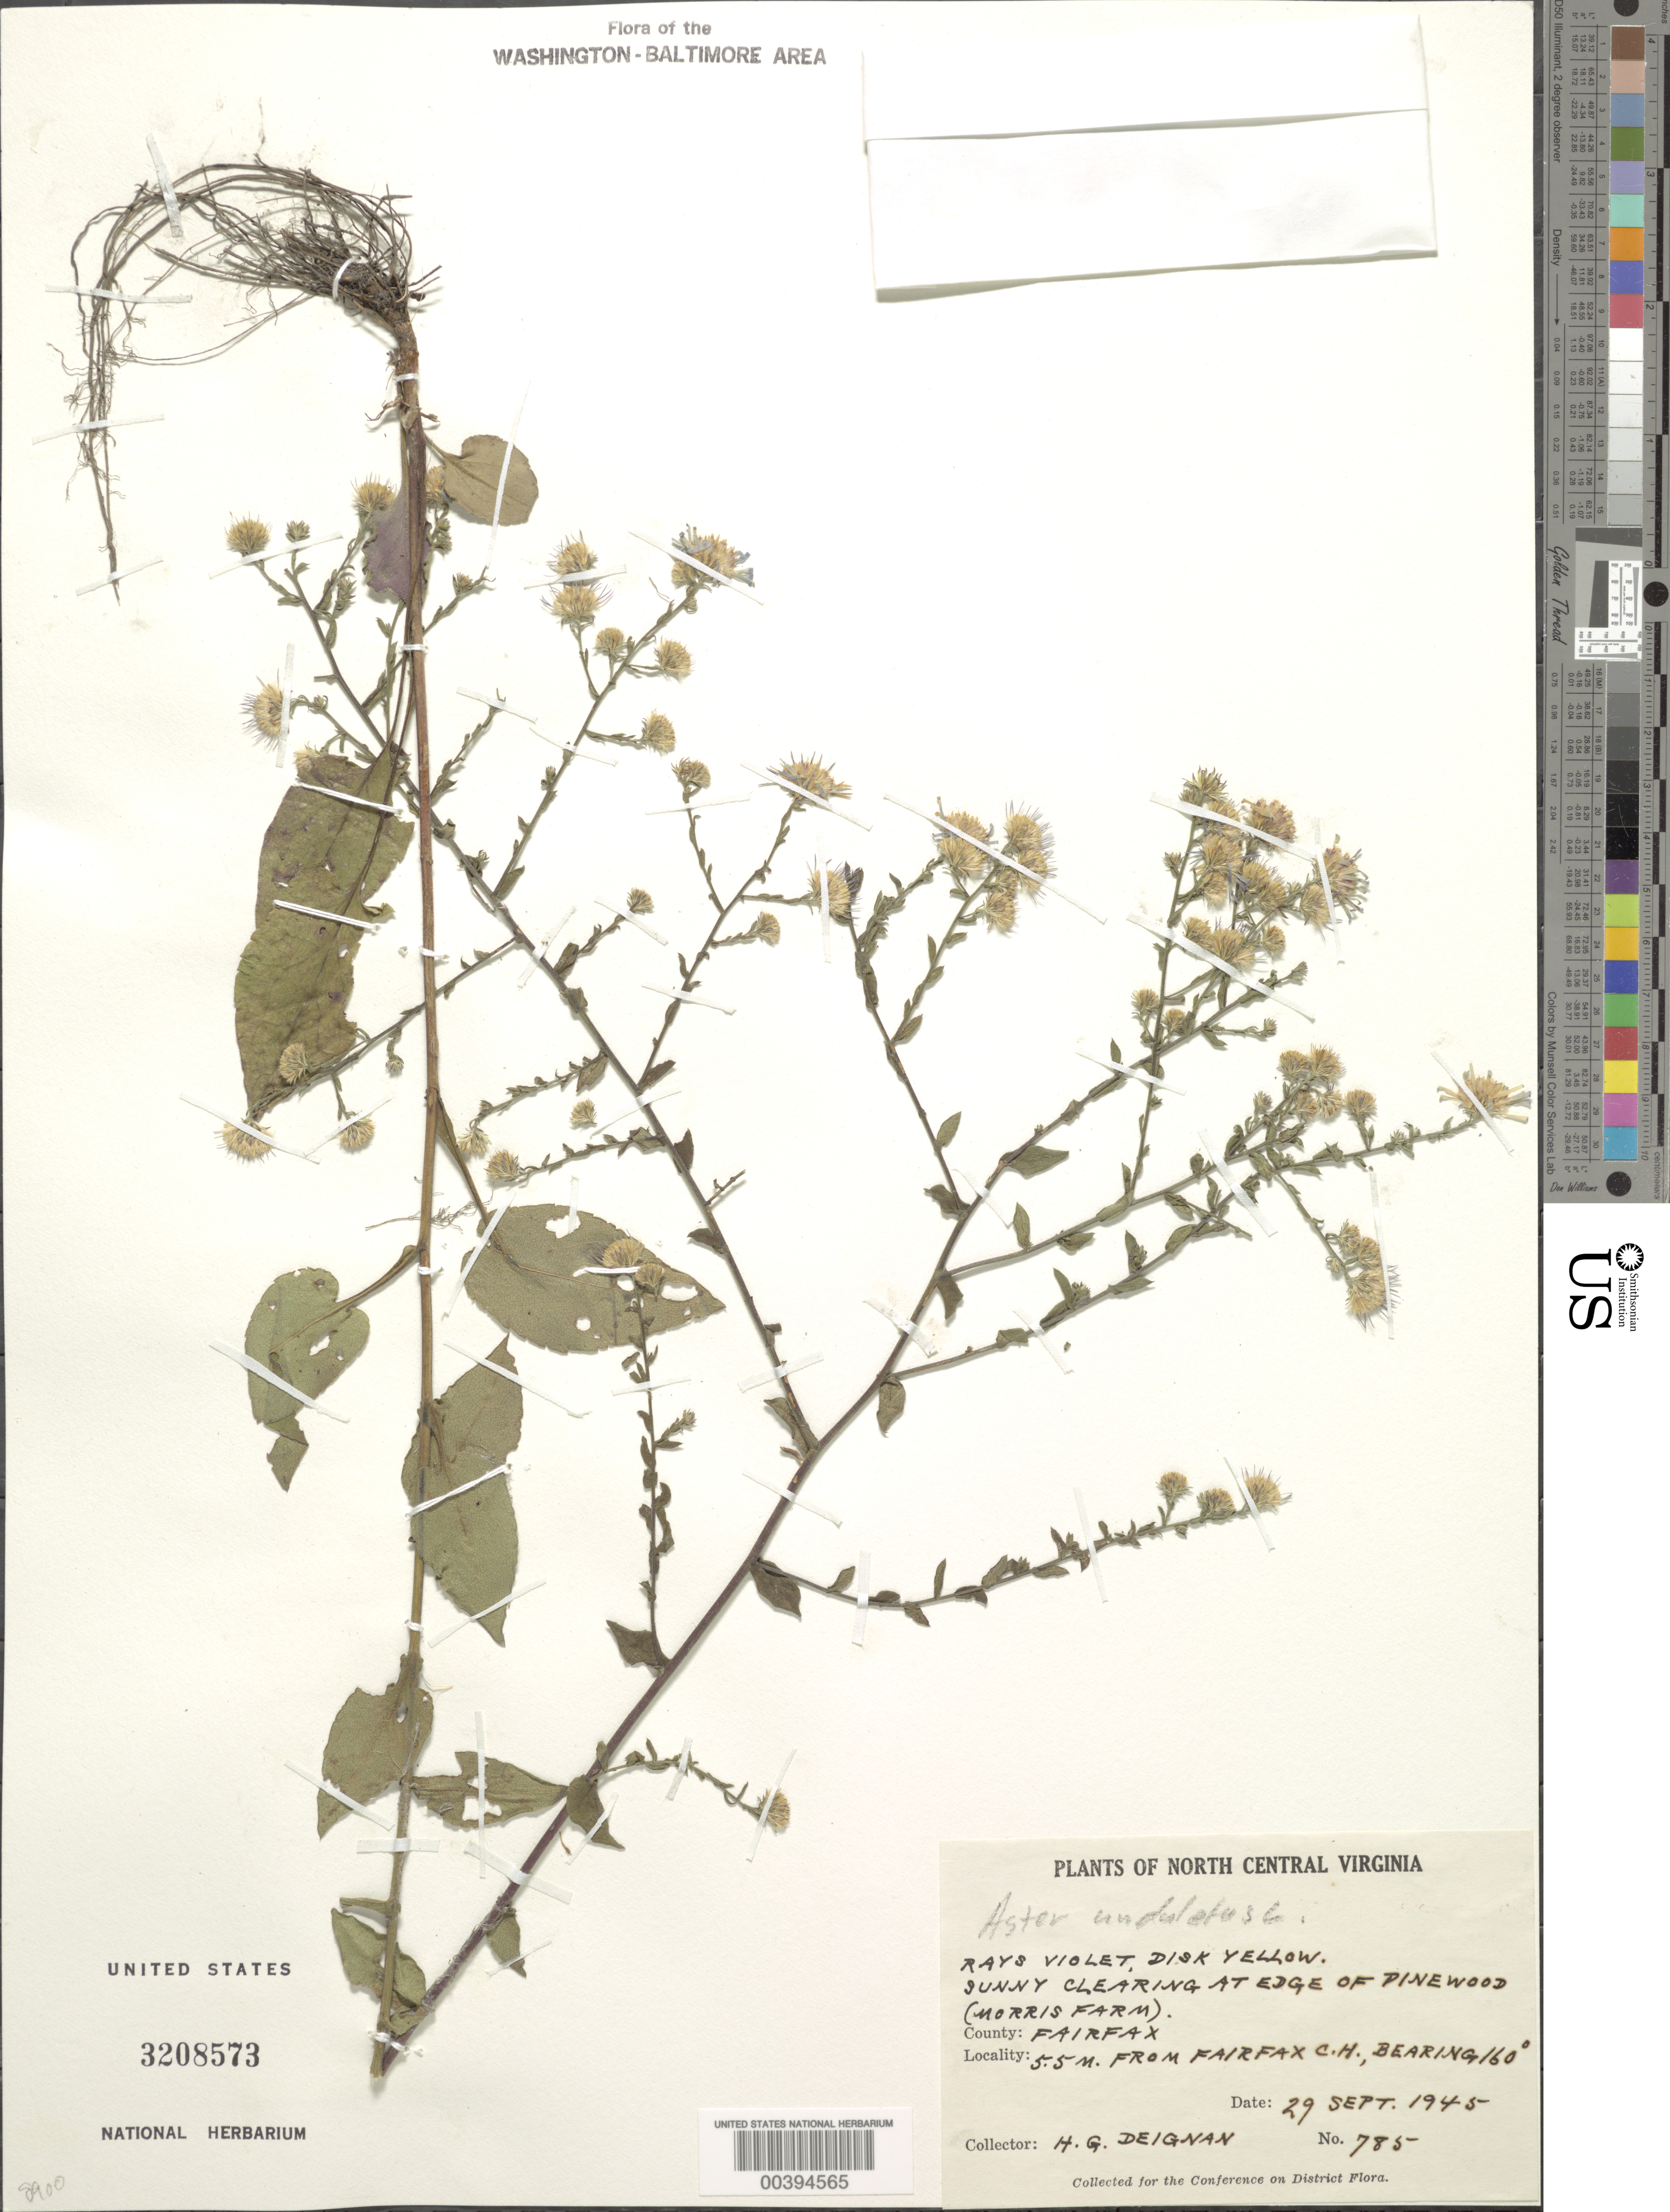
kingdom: Plantae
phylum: Tracheophyta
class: Magnoliopsida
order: Asterales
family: Asteraceae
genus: Symphyotrichum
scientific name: Symphyotrichum undulatum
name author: (L.) G.L. Nesom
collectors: H. Deignan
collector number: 785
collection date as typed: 29 Sep 1945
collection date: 1945-09-29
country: United States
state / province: Virginia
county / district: Fairfax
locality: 5.5 M from Fairfax County Court House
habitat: Edge of pinewood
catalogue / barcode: US 3208573